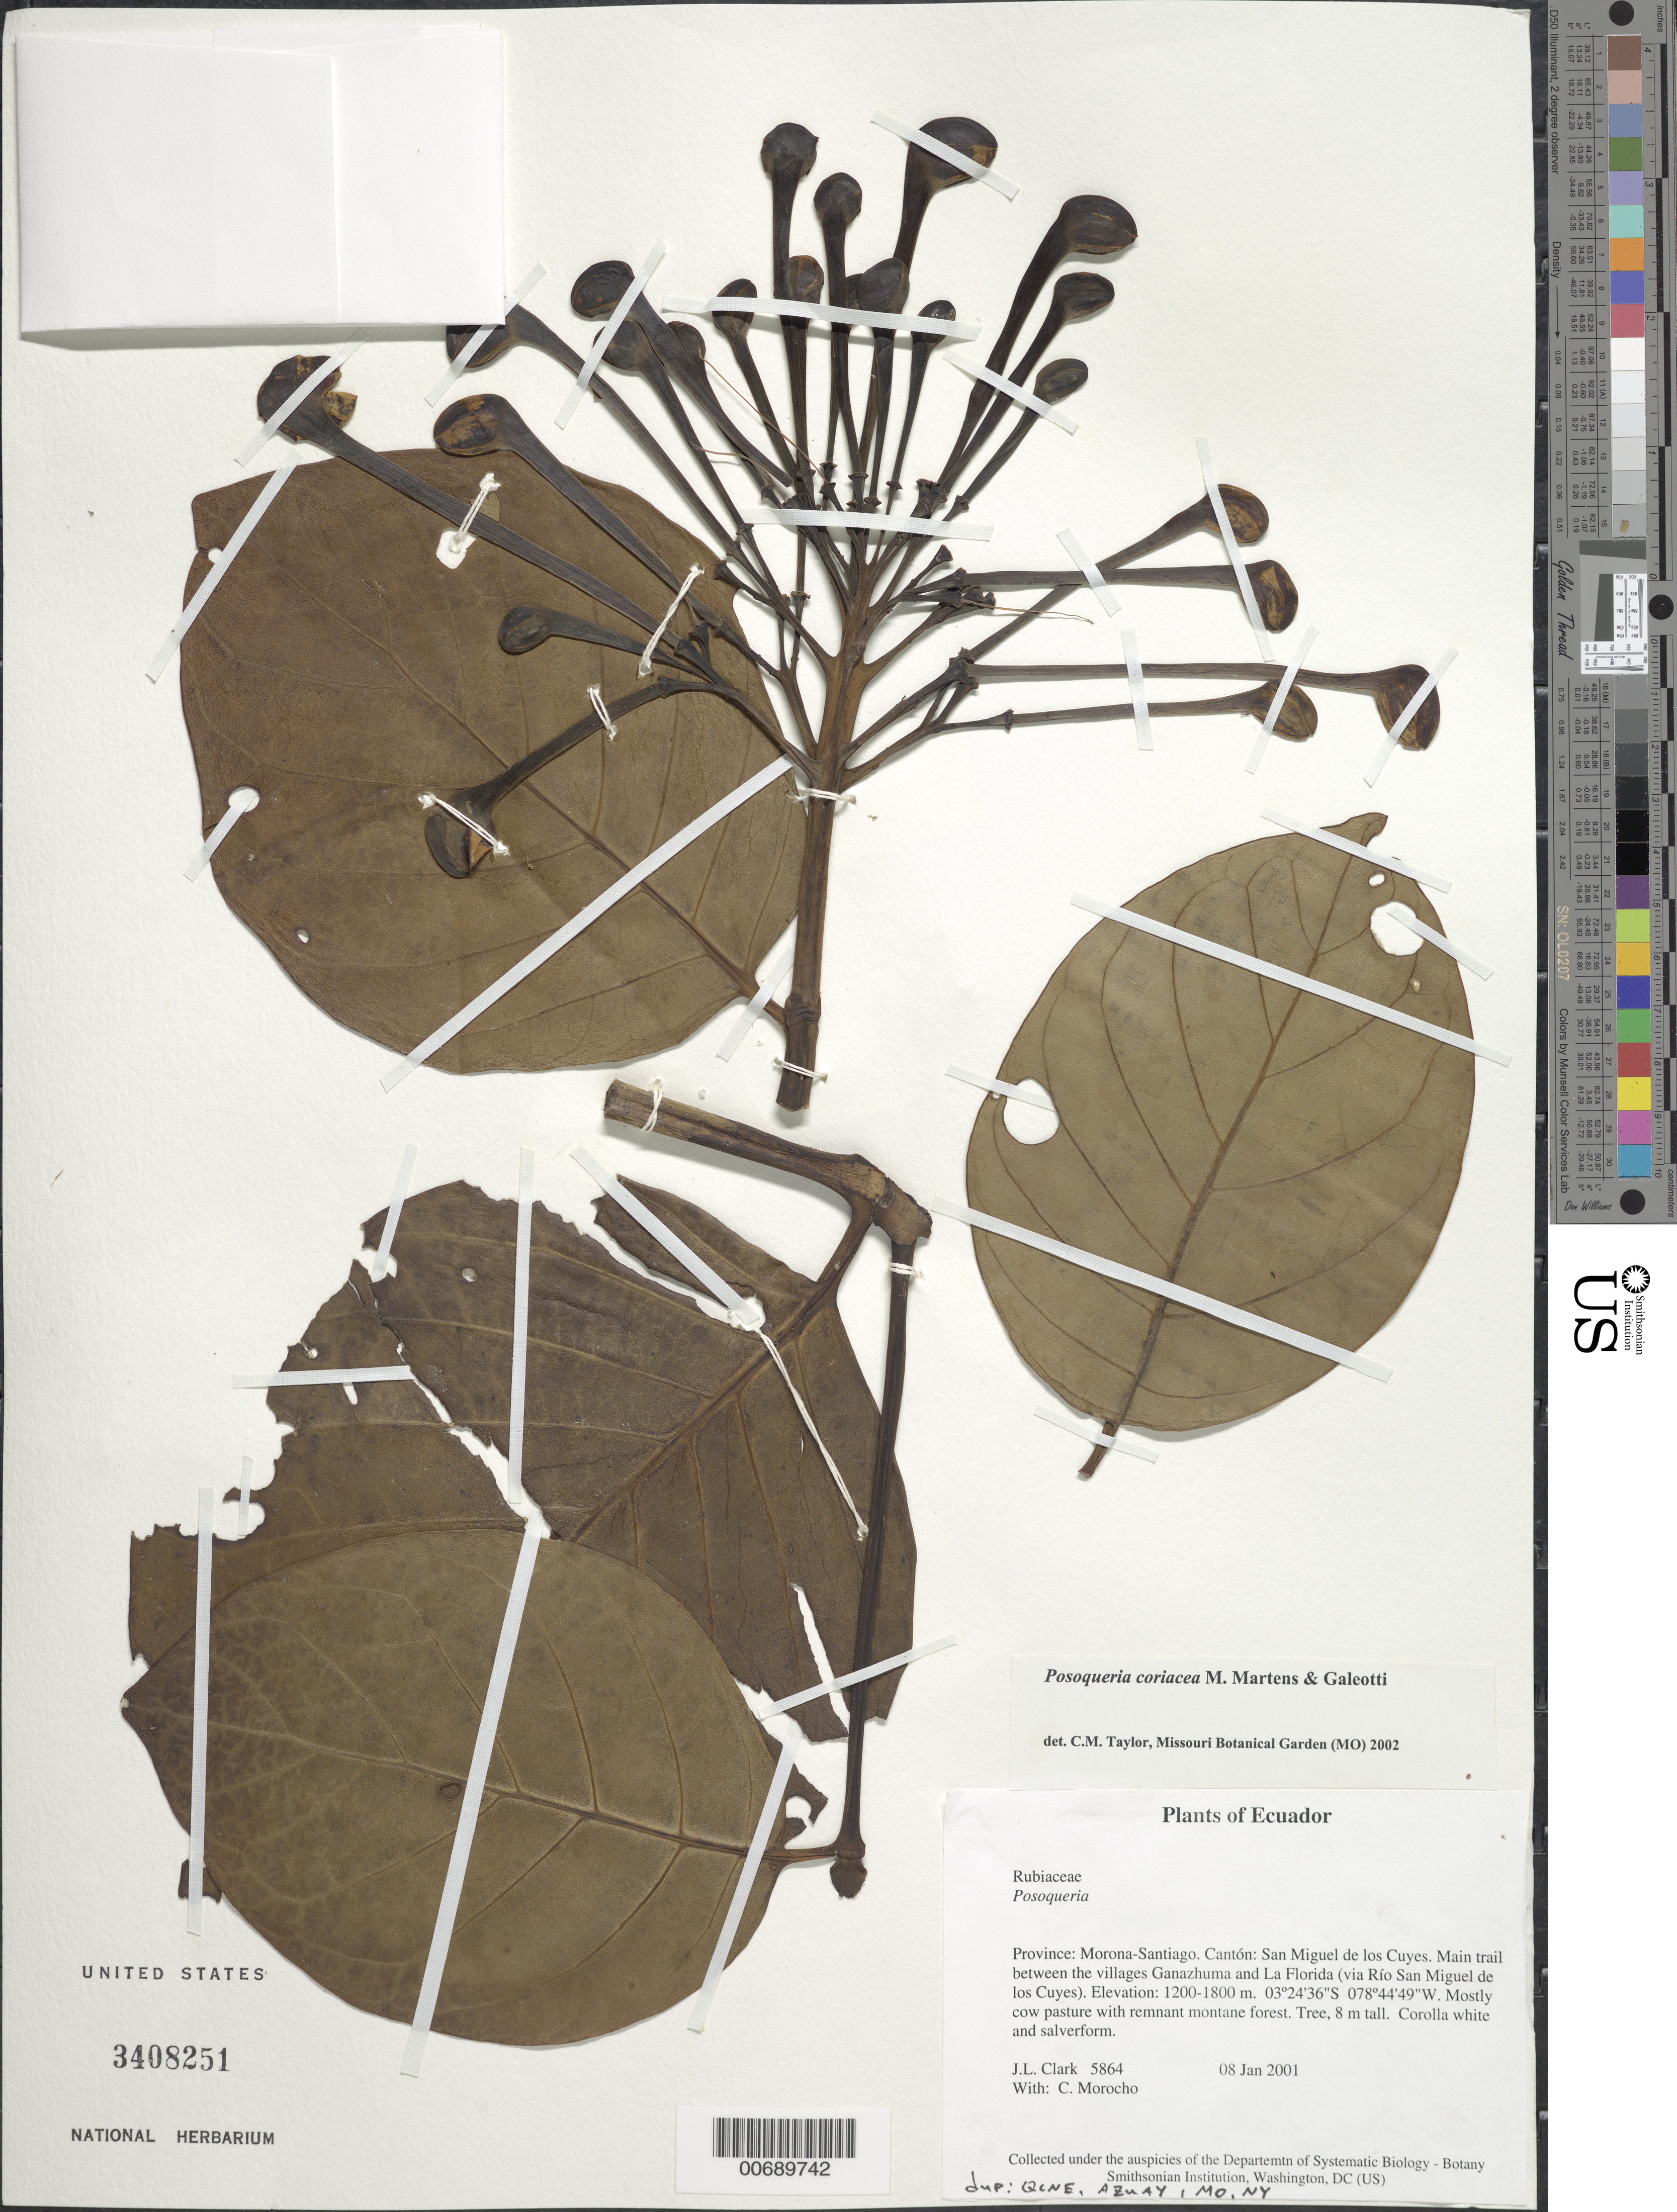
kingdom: Plantae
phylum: Tracheophyta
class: Magnoliopsida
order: Gentianales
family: Rubiaceae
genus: Posoqueria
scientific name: Posoqueria sp.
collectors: J. L. Clark & C. Morocho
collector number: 5864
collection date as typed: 08 Jan 2001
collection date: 2001-01-08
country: Ecuador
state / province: Morona-Santiago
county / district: San Miguel de los Cuyes ?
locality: Main Trail between the Villages Ganazhuma and La Florida (via Río Sal Miguel de los Cuyes). [Sal Miguel de Cuyes is listed as a city not a Canton of Morona-Santiago.]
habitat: Mostly cow pasture with remnant montane forest.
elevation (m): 1200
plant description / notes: AZUAY, MO, NY, US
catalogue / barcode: US 3408251